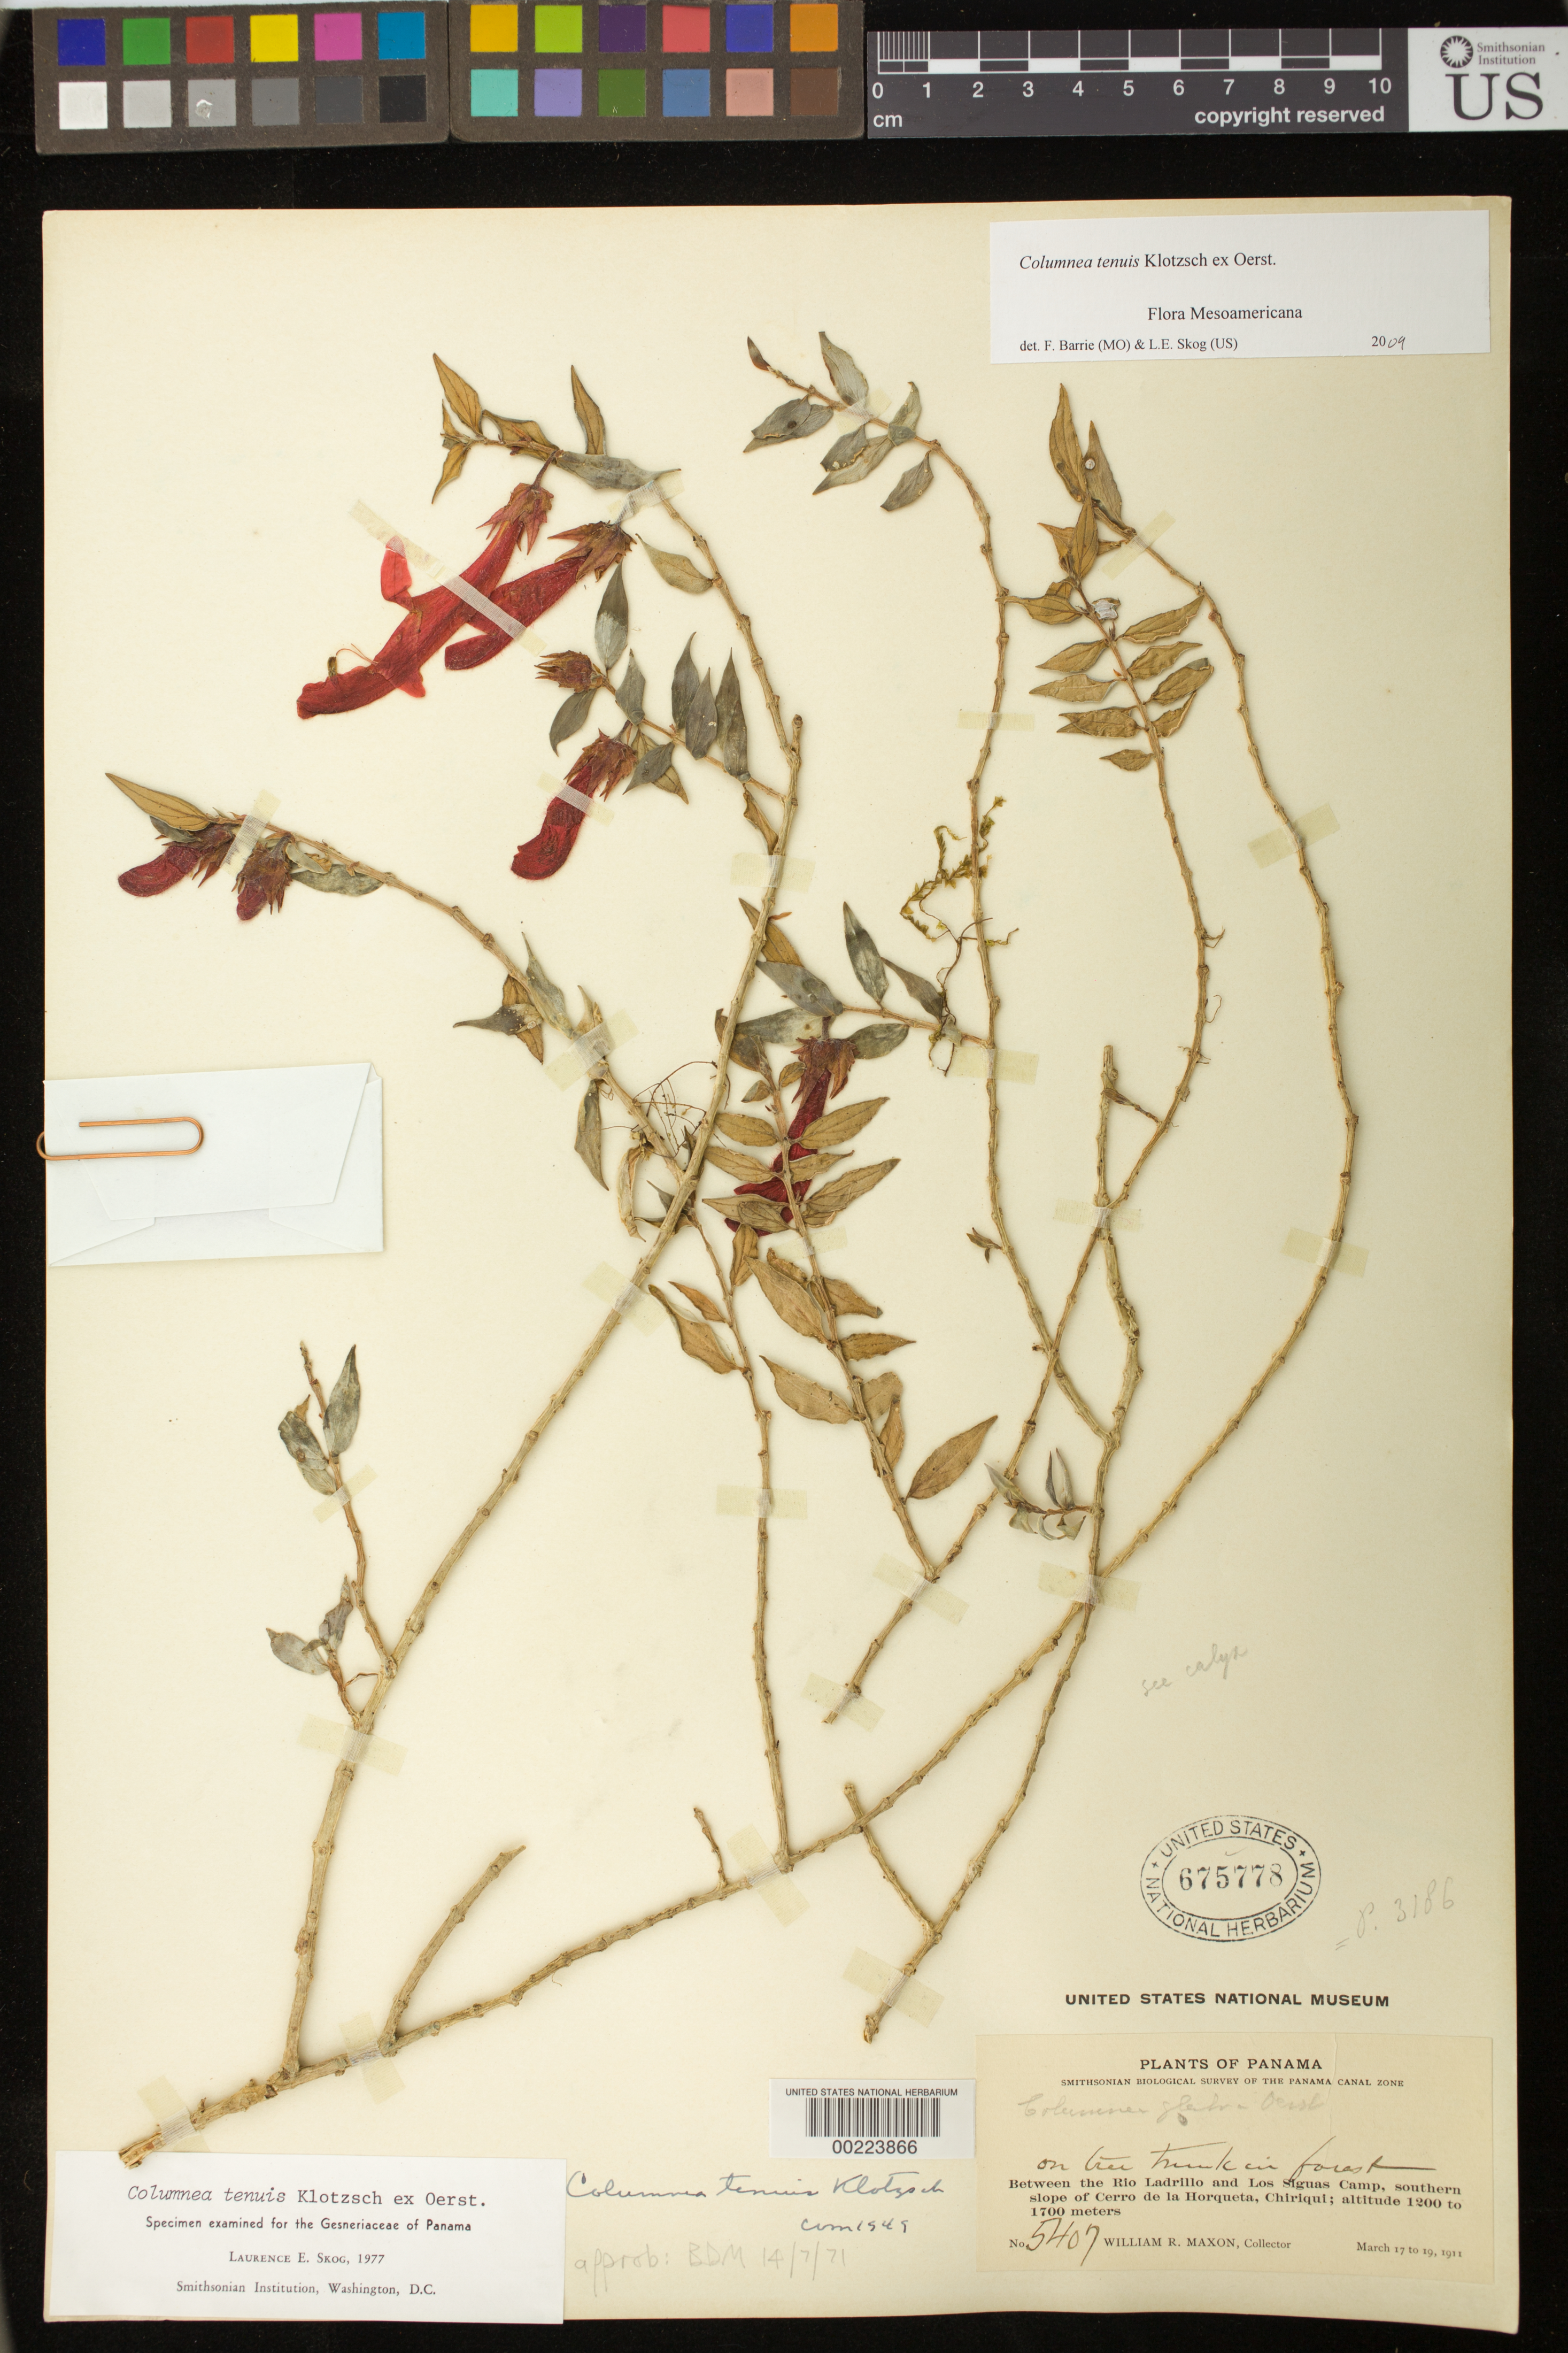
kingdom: Plantae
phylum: Tracheophyta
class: Magnoliopsida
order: Lamiales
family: Gesneriaceae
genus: Columnea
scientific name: Columnea tenuis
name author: Klotzsch ex Oerst.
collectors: W. R. Maxon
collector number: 5407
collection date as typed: Mar 1911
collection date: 1911-03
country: Panama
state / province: Chiriquí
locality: Between the Rio Ladrillo and Los Siguas camp, southern slope of Cerro de Lahorqueta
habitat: Forest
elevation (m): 1200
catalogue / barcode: US 675778